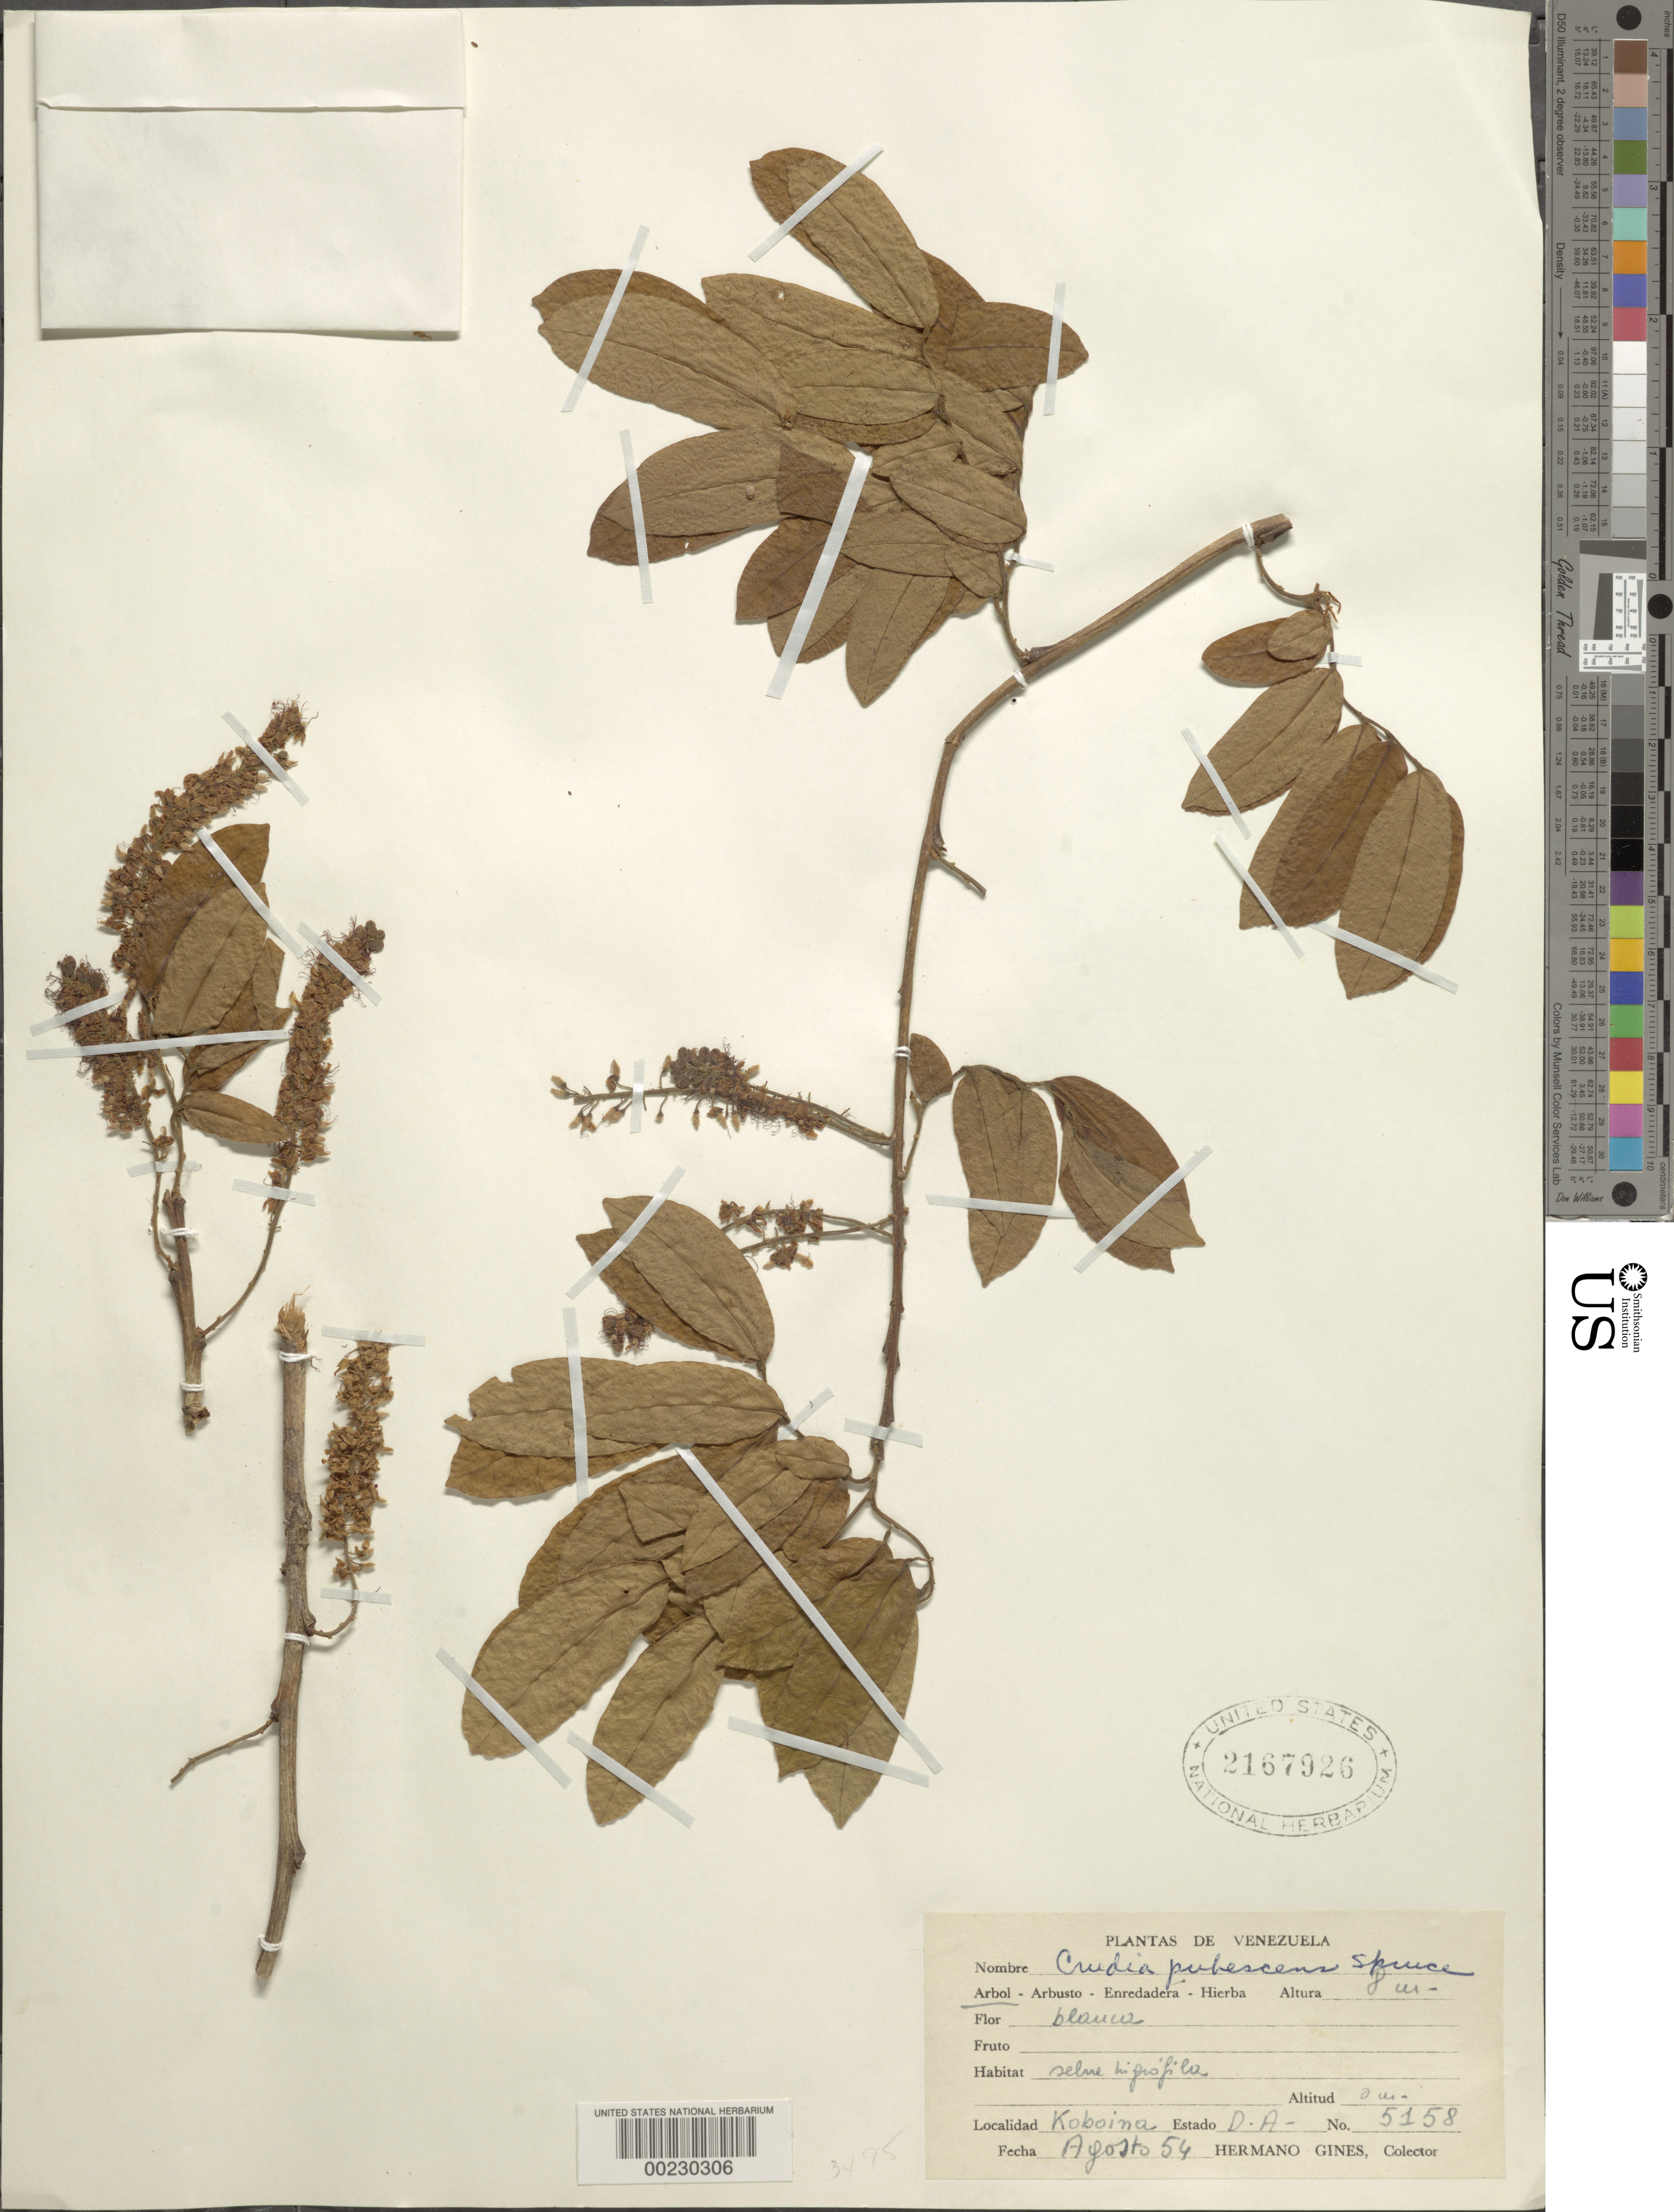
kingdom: Plantae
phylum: Tracheophyta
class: Magnoliopsida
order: Fabales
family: Fabaceae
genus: Crudia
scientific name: Crudia pubescens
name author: Spruce ex Benth. in Mart.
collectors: Bro. Gines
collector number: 5158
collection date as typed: Aug 1954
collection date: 1954-08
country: Venezuela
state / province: Delta Amacuro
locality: Koboina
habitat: Rain forest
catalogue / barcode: US 2167926